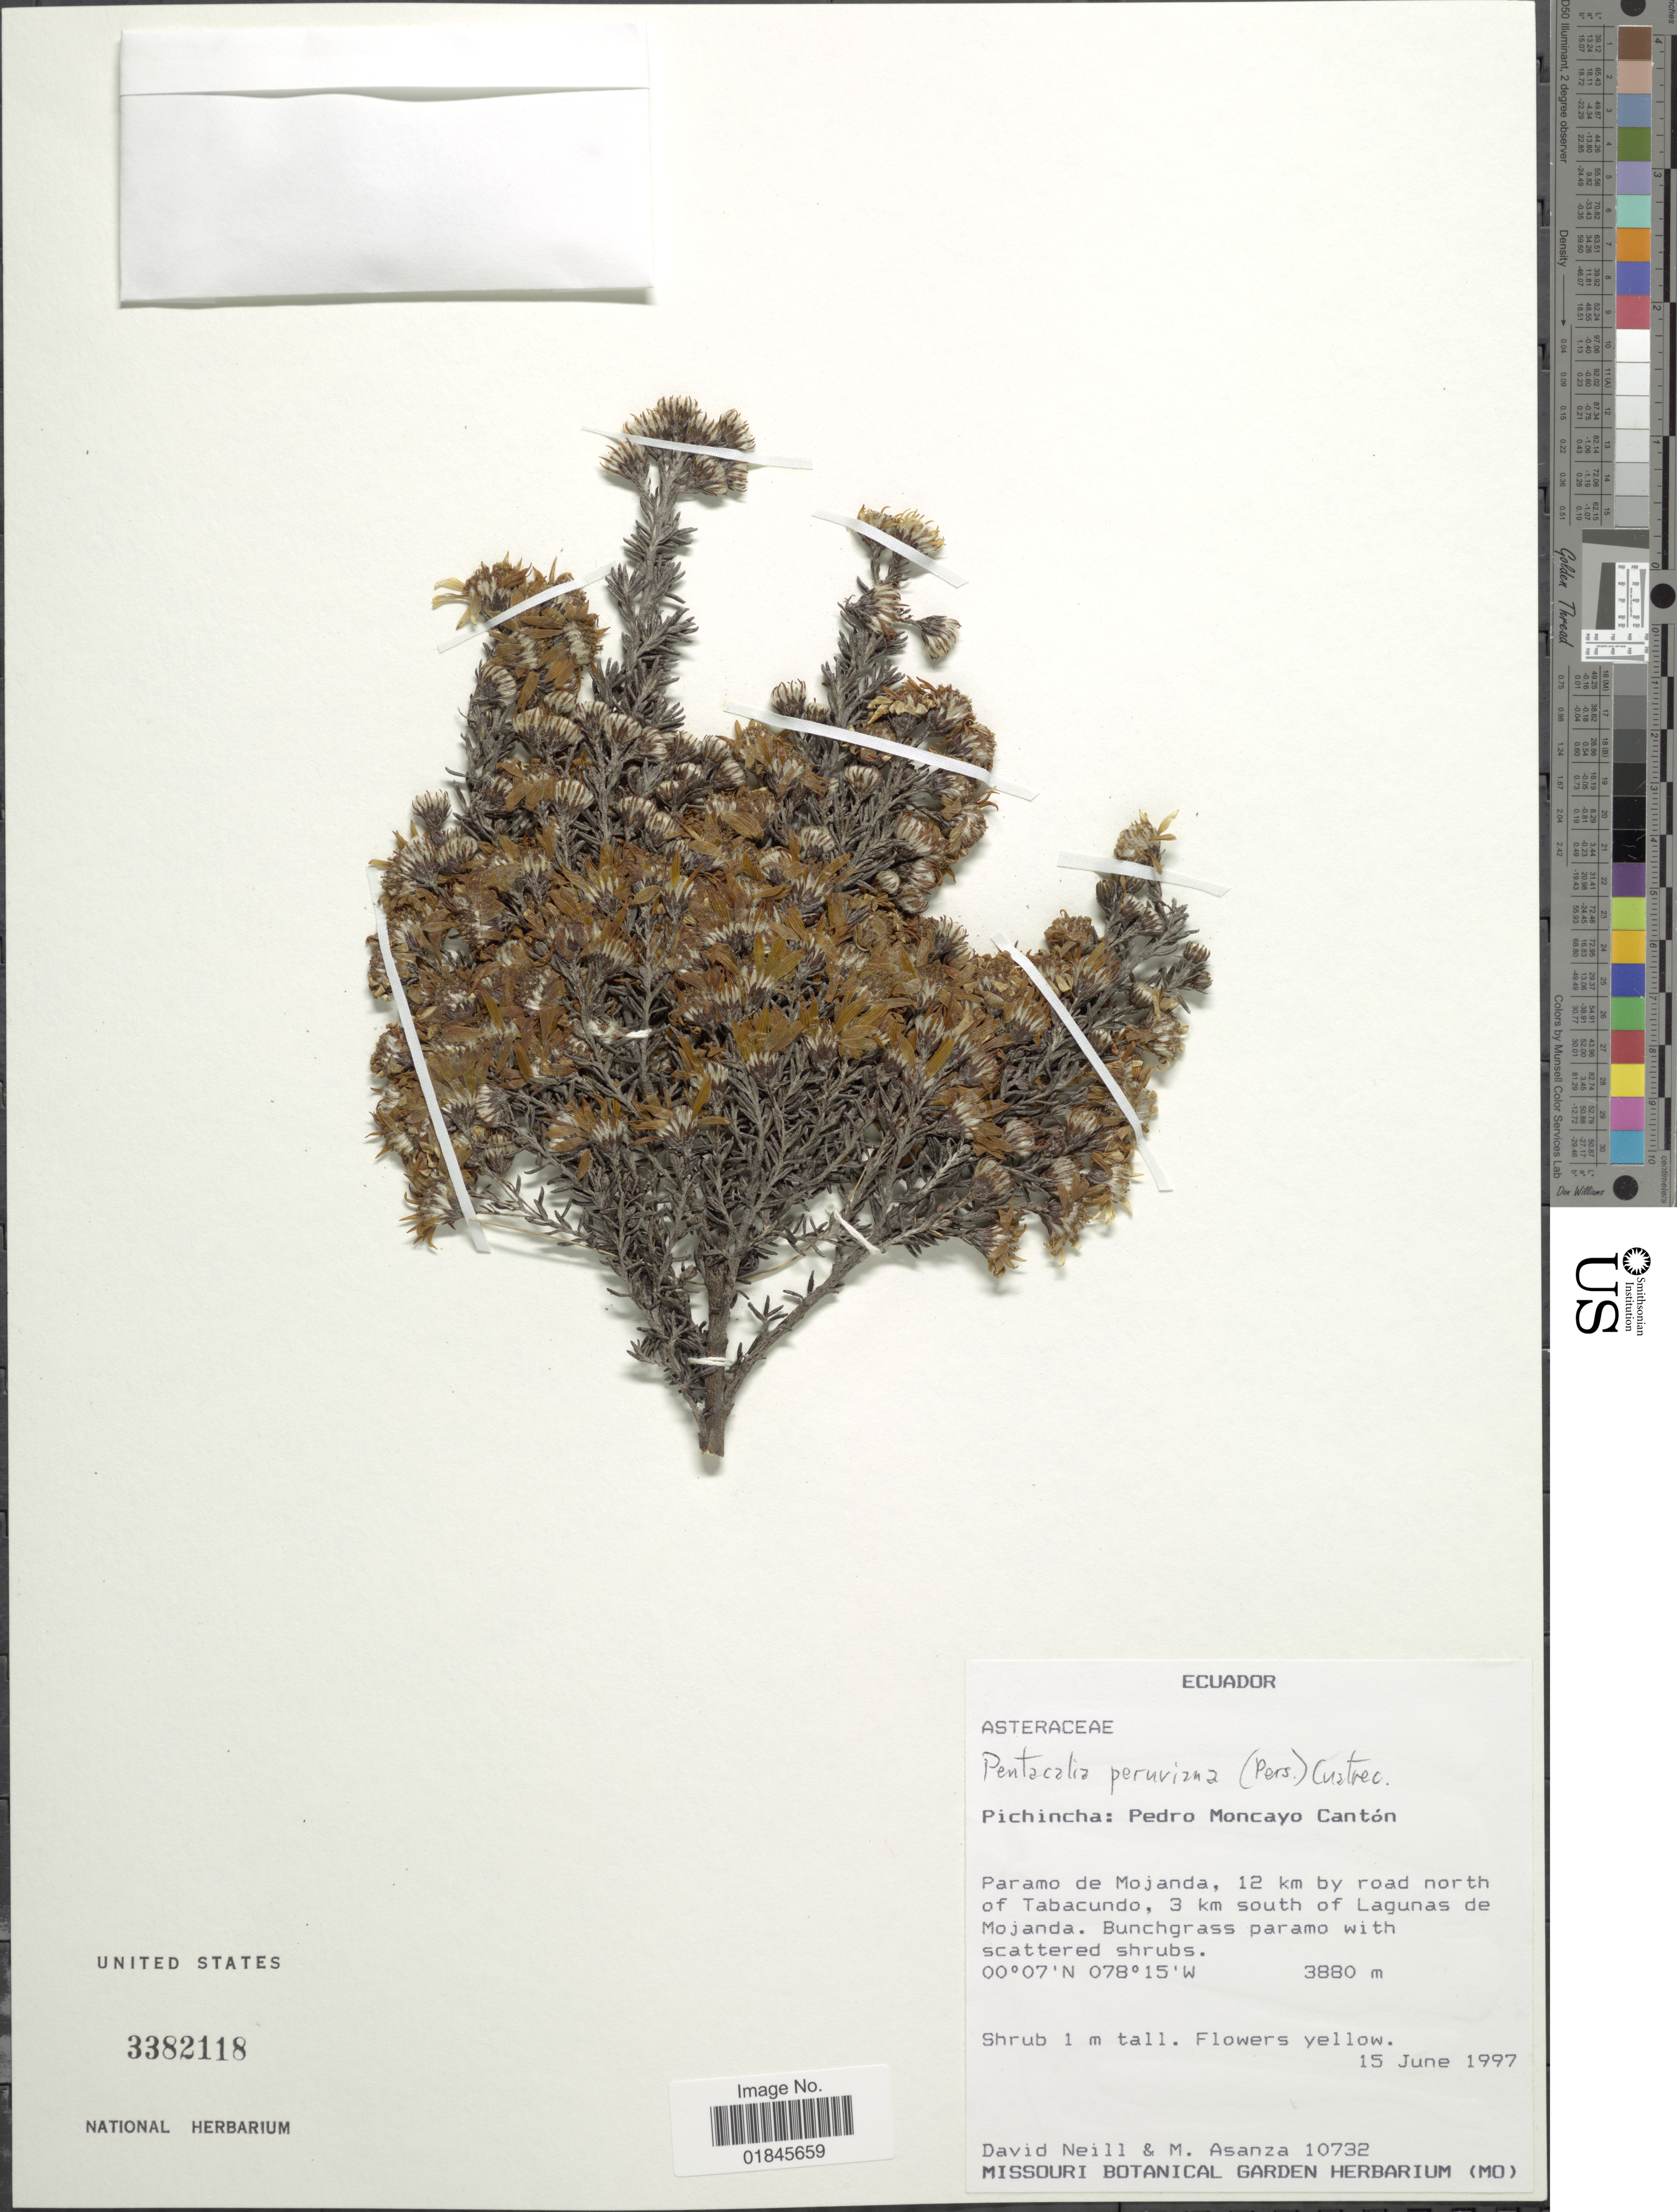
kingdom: Plantae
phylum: Tracheophyta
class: Magnoliopsida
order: Asterales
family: Asteraceae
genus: Pentacalia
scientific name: Pentacalia peruviana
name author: (Pers.) Cuatrec.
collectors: D. A. Neill & M. Asanza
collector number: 10732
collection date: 1997-06-15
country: Ecuador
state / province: Pichincha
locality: Pichincha: Pedro Moncayo Cantón. Paramo de Mojanda, 12 km by road nortyh of Tabacundo, 3 km south of Lagunas de Mojanda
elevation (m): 3880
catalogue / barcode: US 3382118